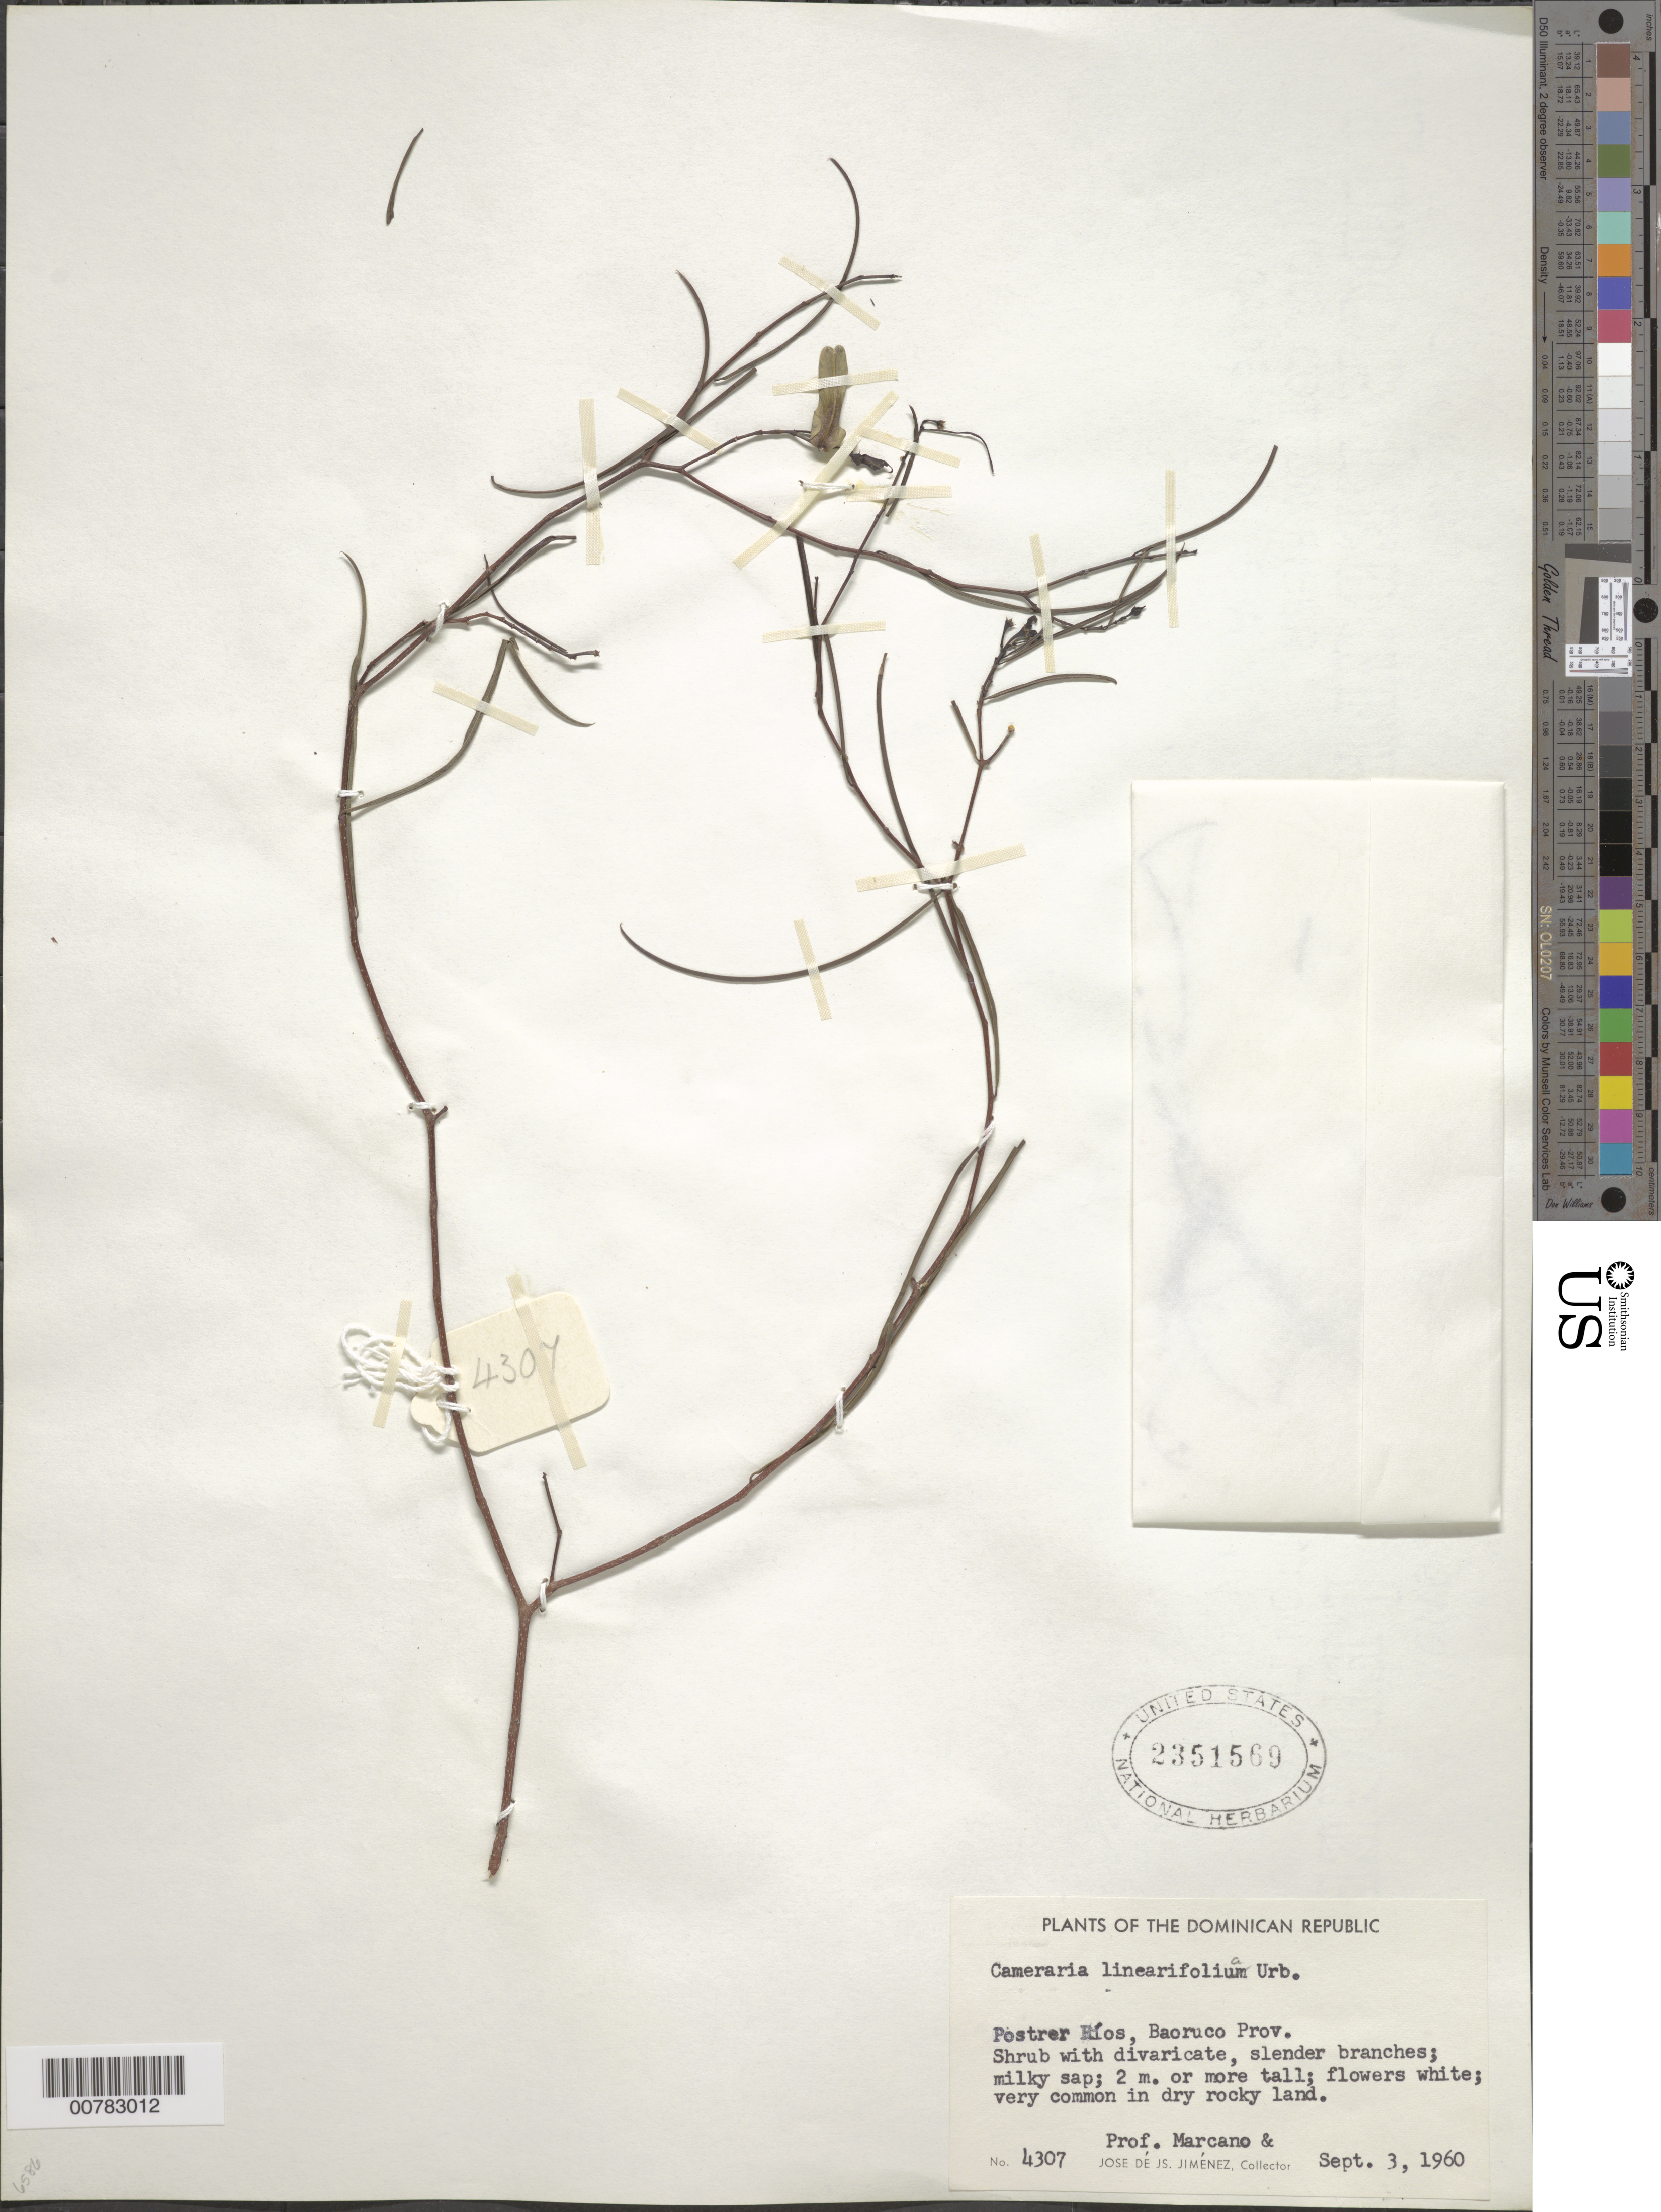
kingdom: Plantae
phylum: Tracheophyta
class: Magnoliopsida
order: Gentianales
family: Apocynaceae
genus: Cameraria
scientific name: Cameraria linearifolia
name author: Urb.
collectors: E. J. Marcano F. & J. J. Jiménez Almonte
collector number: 4307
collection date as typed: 03 Sep 1960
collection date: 1960-09-03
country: Dominican Republic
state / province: Baoruco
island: Hispaniola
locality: Postrer Rivers.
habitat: Dry rocky land.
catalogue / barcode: US 2351569